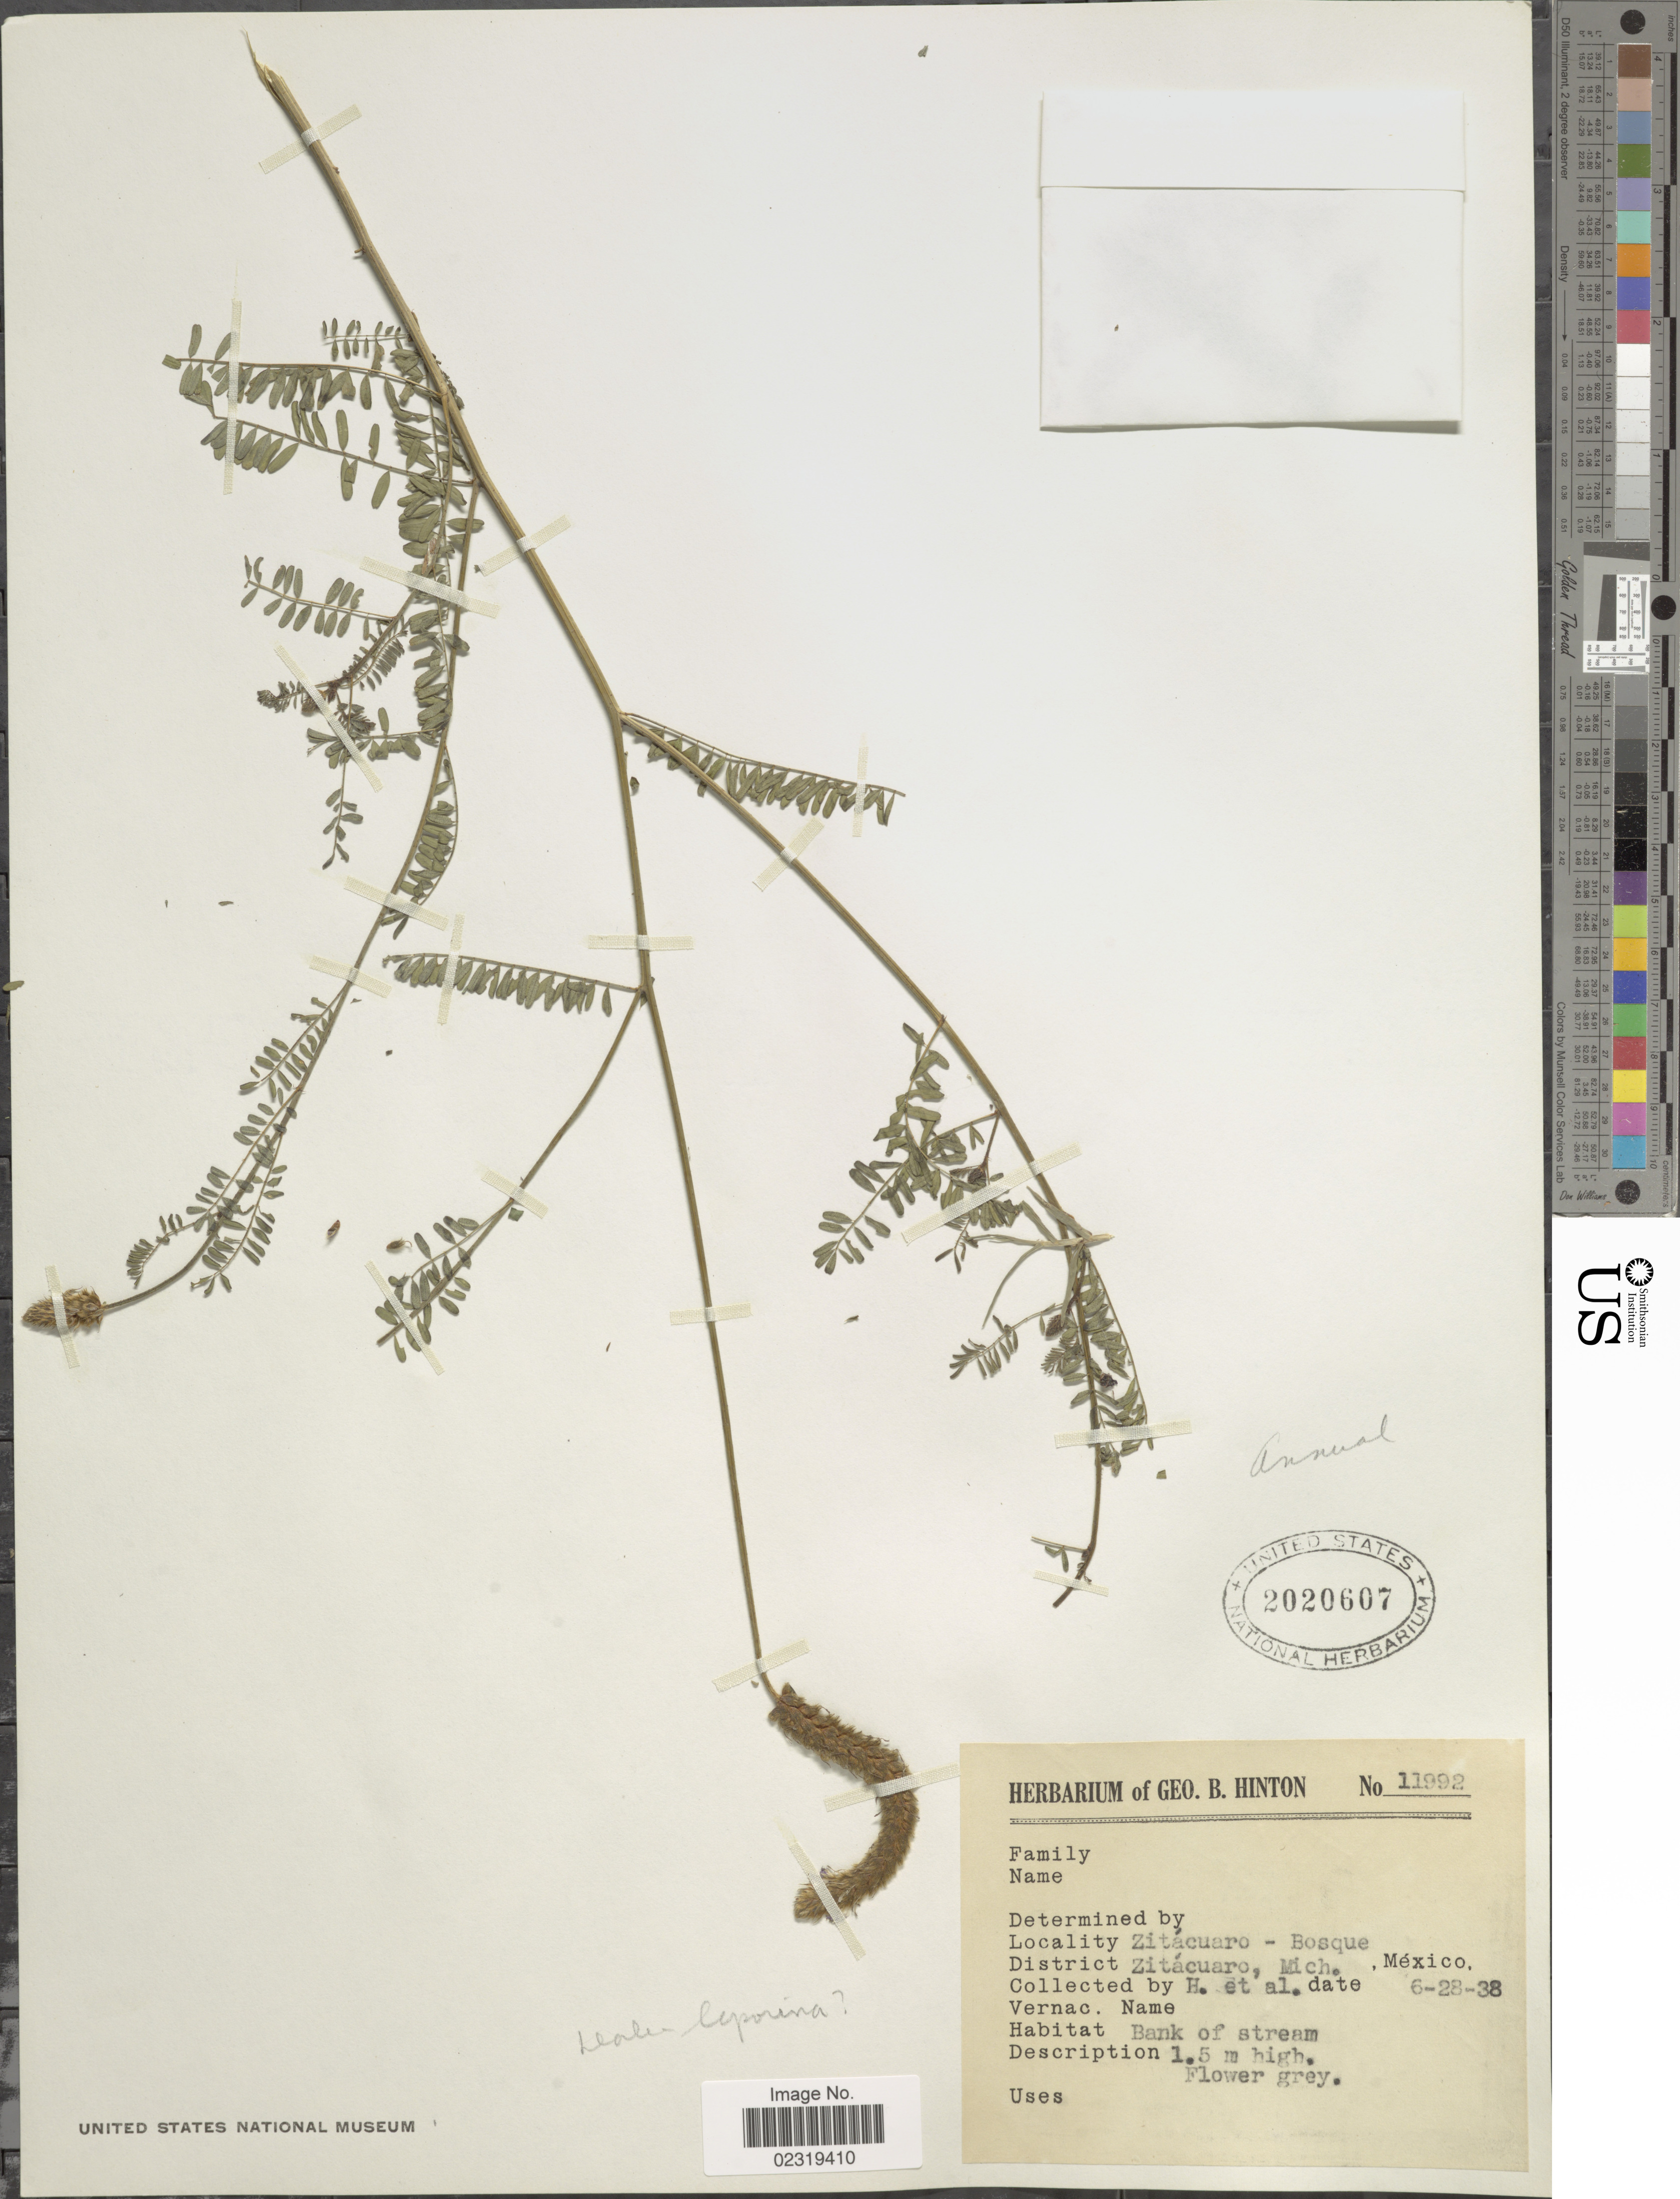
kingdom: Plantae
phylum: Tracheophyta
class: Magnoliopsida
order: Fabales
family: Fabaceae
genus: Dalea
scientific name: Dalea leporina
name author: (Aiton) Bullock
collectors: G. B. Hinton & et al.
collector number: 11992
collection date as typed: Transcribed d/m/y: 28/6/38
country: Mexico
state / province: Michoacán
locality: Zitacuaro - Bosque, District Zitácuaro, Bank of stream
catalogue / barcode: US 2020607